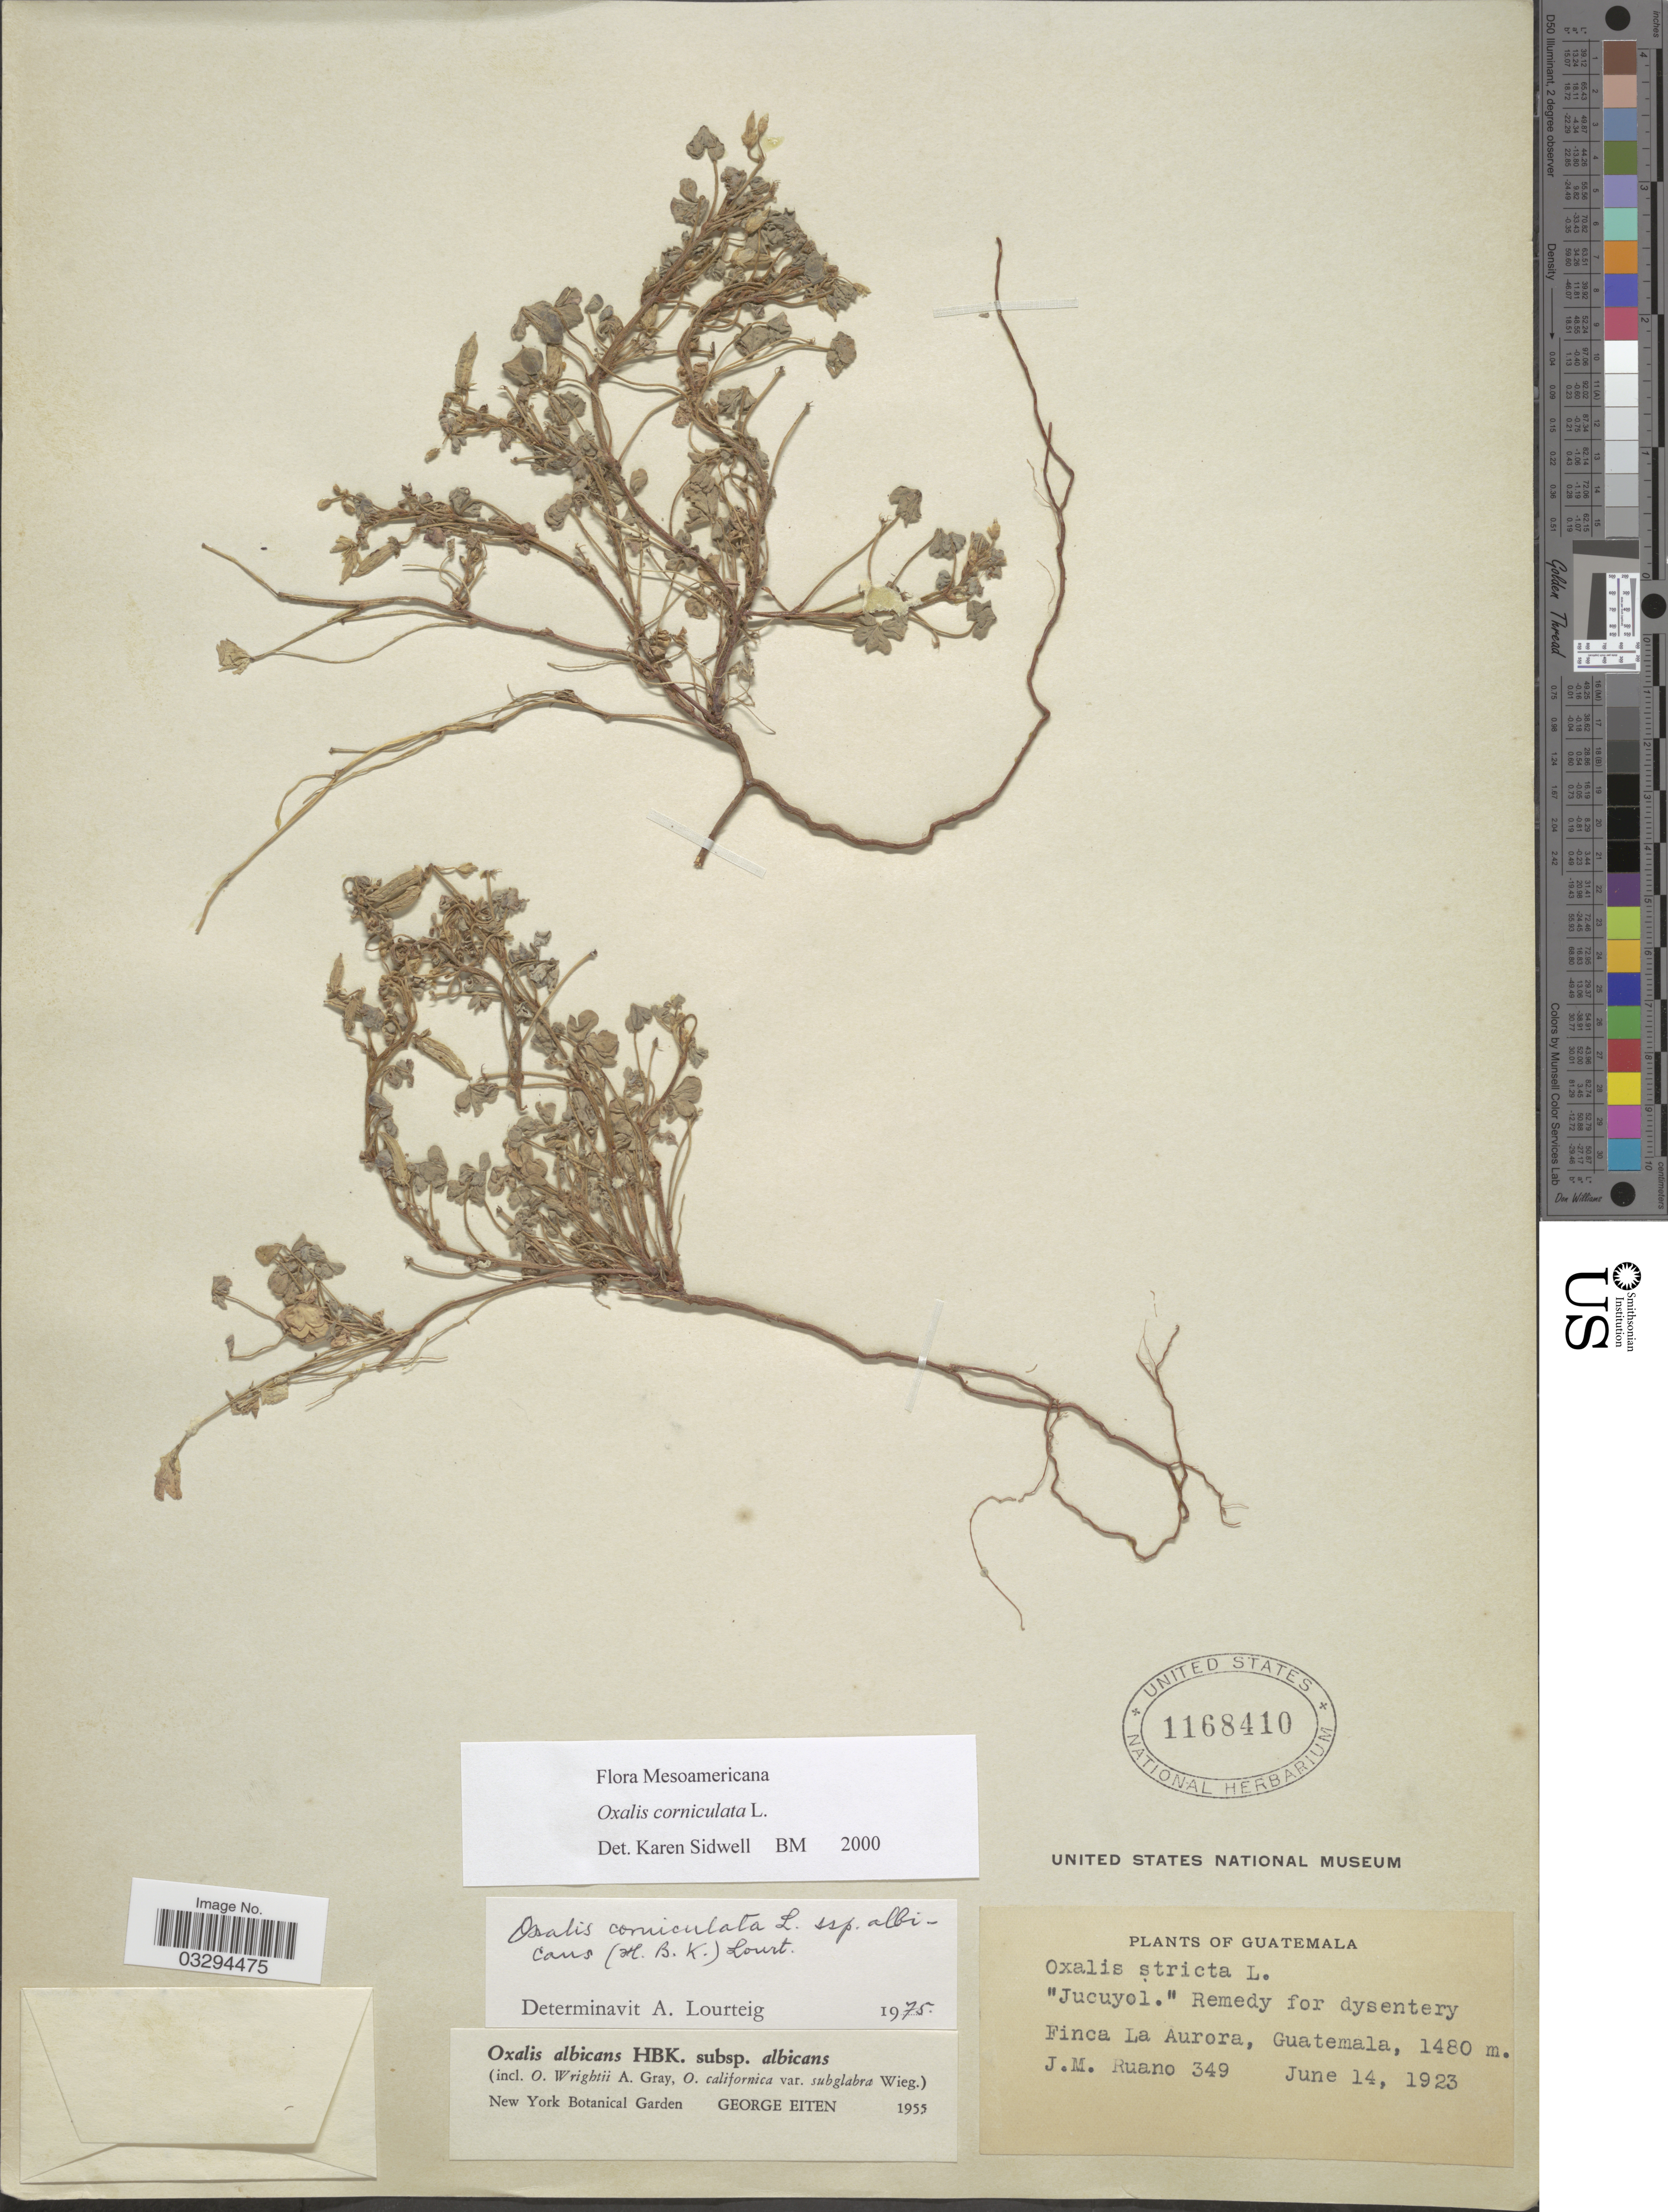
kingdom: Plantae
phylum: Tracheophyta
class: Magnoliopsida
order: Oxalidales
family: Oxalidaceae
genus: Oxalis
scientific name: Oxalis corniculata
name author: L.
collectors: J. Ruano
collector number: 349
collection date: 1923-06-14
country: Guatemala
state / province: Guatemala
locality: Finca La Aurora.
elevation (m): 1480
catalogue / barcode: US 1168410